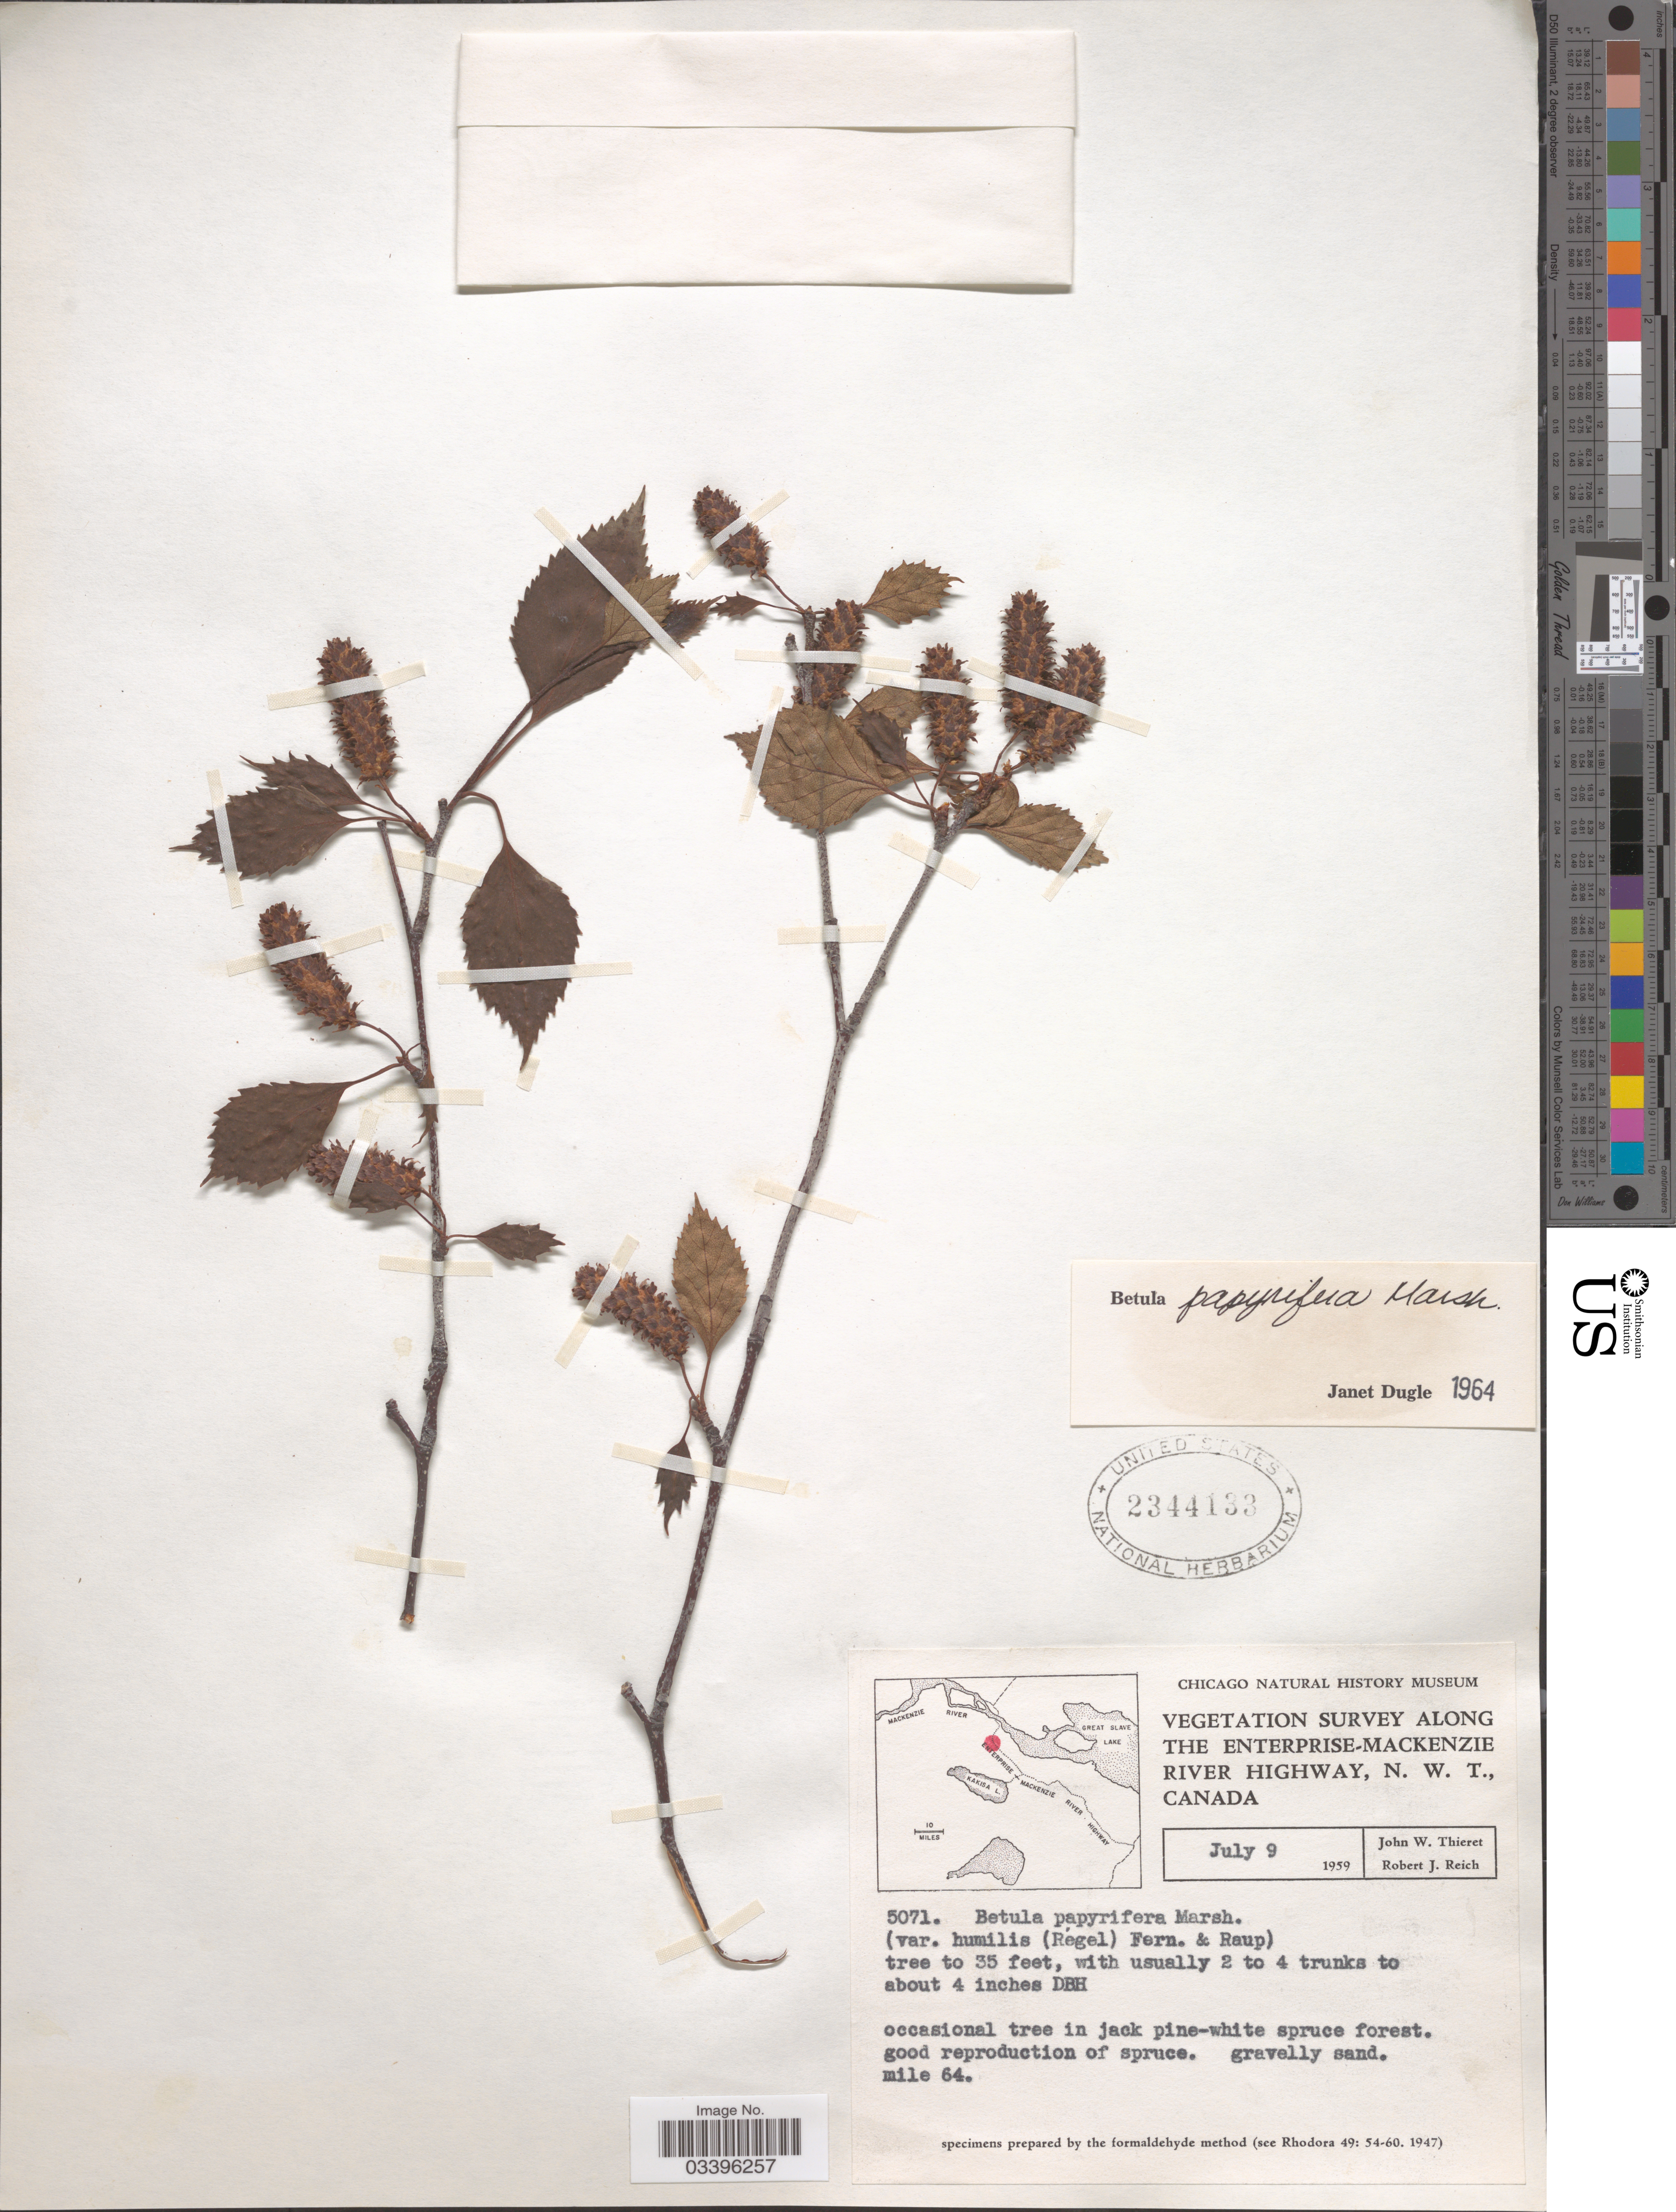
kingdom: Plantae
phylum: Tracheophyta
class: Magnoliopsida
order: Fagales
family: Betulaceae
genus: Betula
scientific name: Betula papyrifera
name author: Marshall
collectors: J. W. Thieret & R. Reich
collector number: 5071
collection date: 1959-07-09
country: Canada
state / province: Northwest Territories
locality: Along the Enterprise-Mackenzie River Highway. Mile 64.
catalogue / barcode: US 2344133